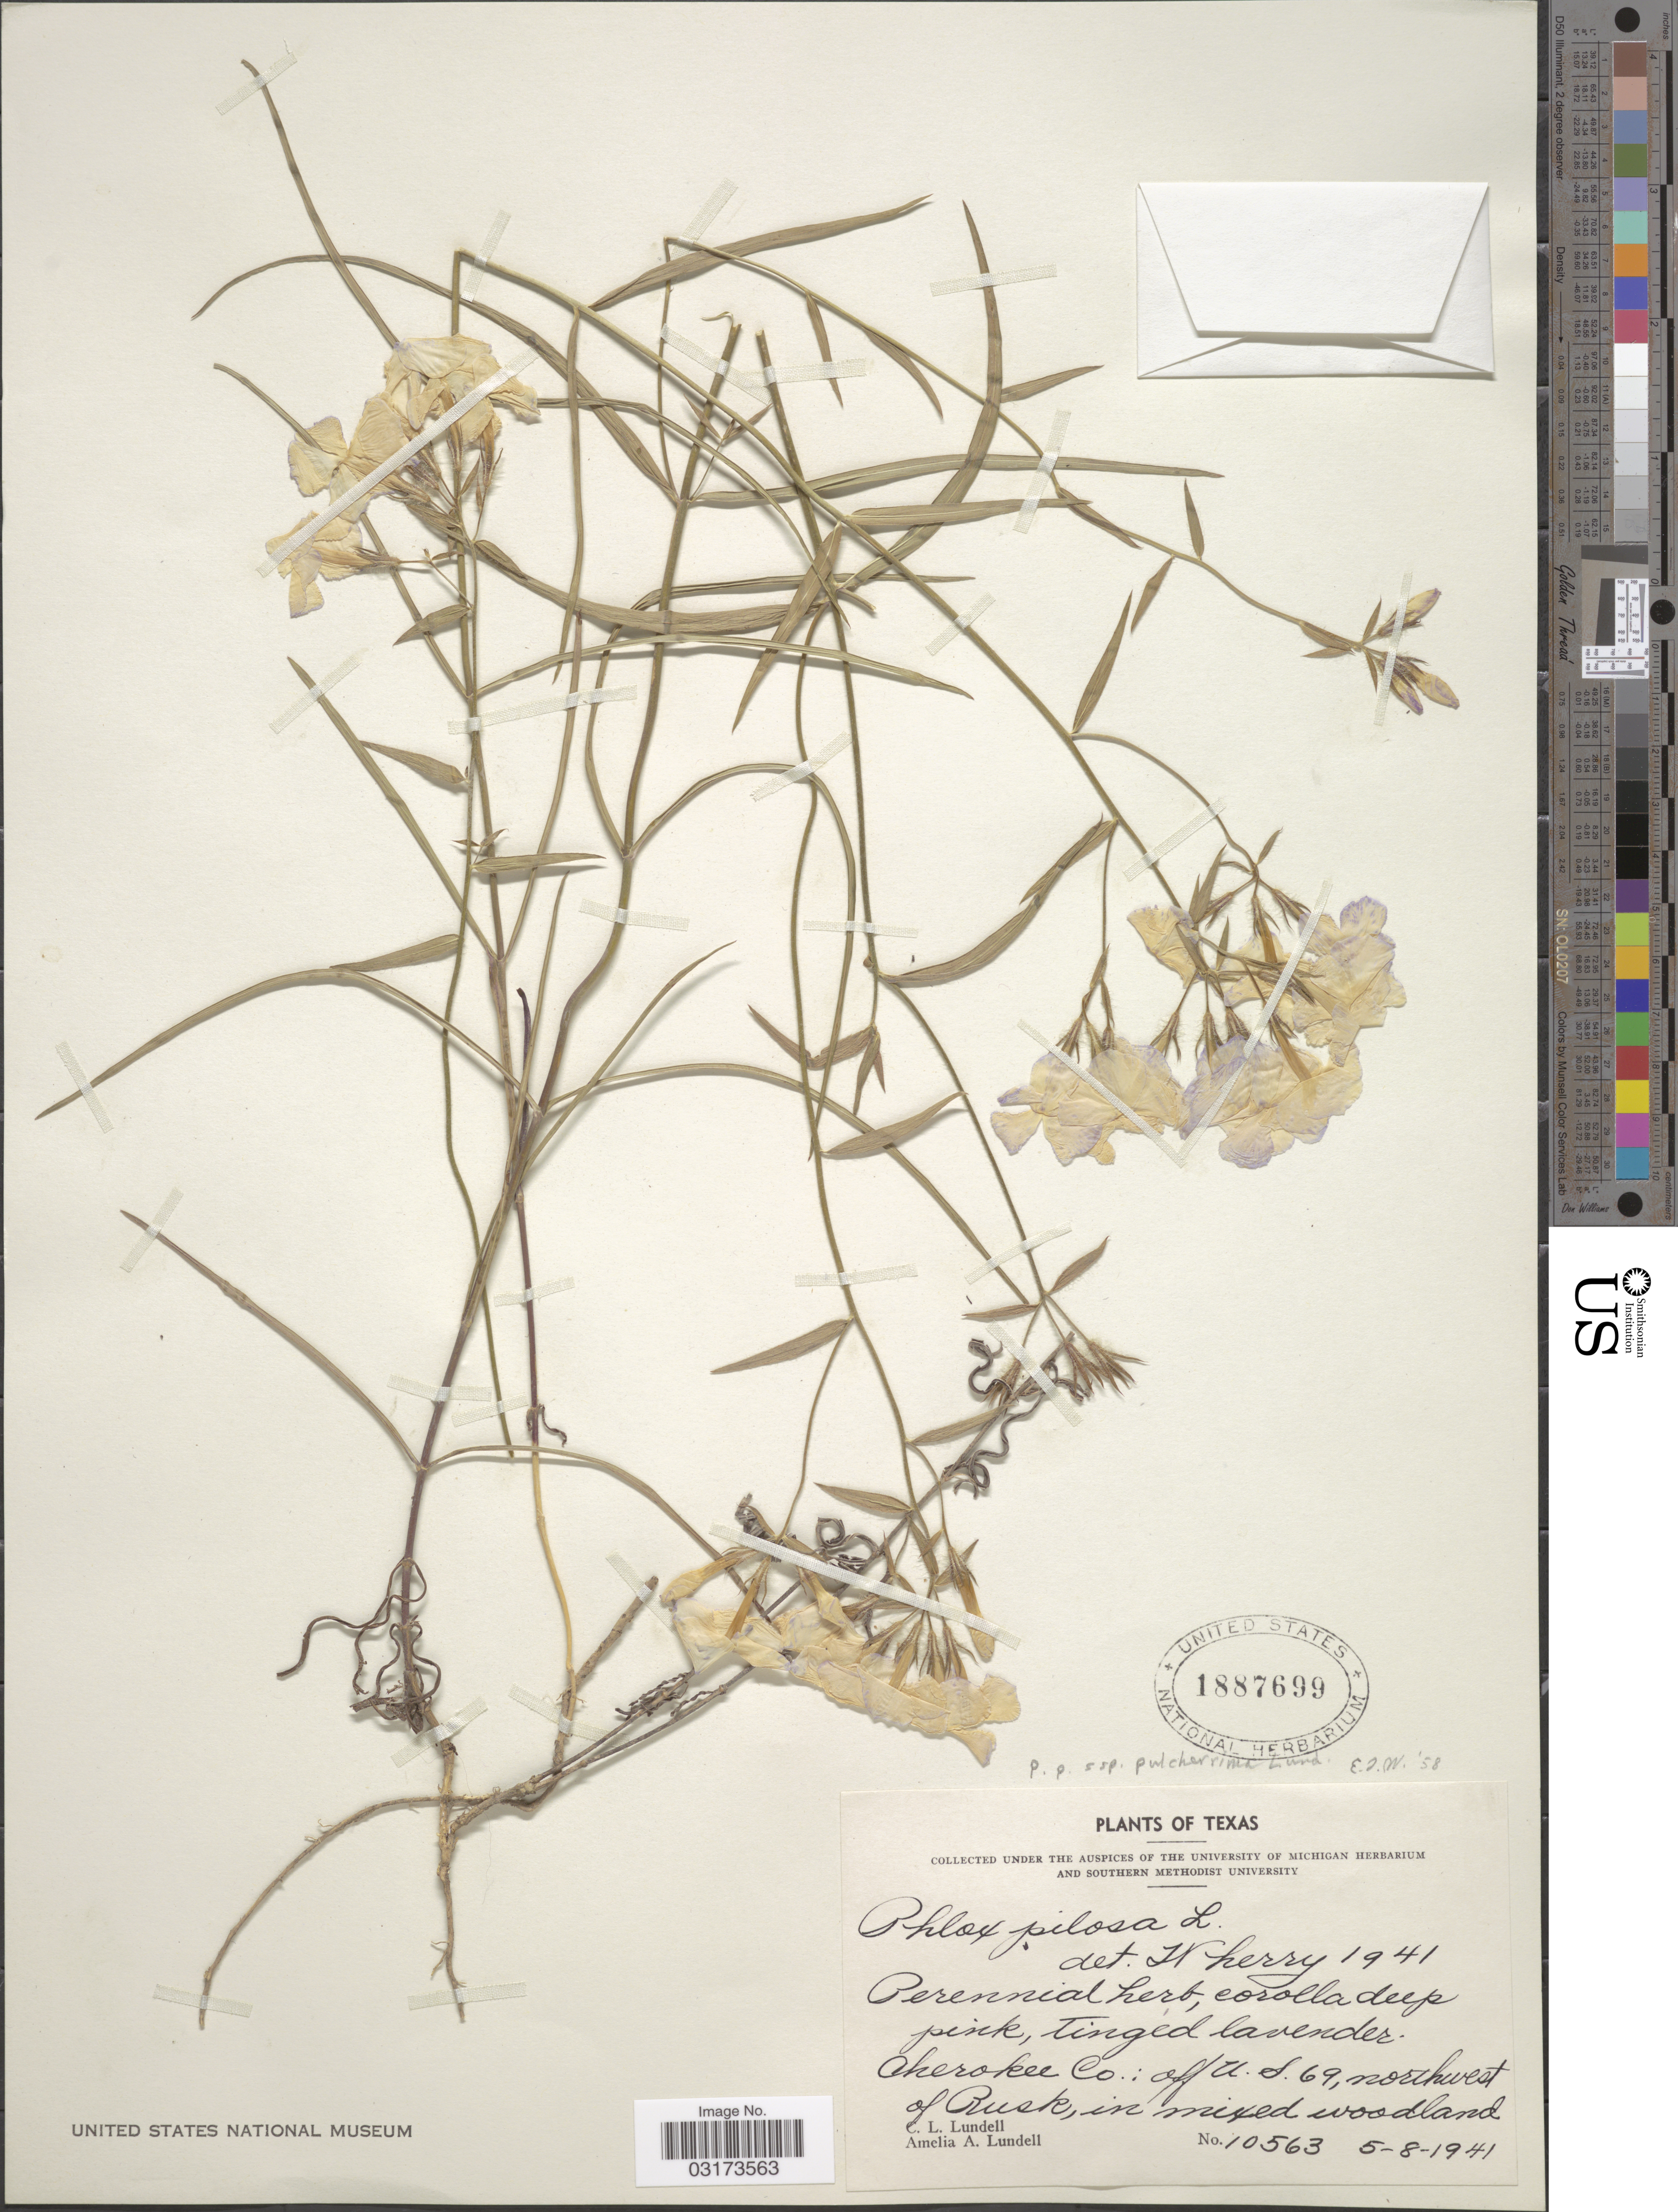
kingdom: Plantae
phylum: Tracheophyta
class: Magnoliopsida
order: Ericales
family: Polemoniaceae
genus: Phlox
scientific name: Phlox pilosa subsp. pulcherrima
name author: Lundell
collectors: C. L. Lundell & A. A. Lundell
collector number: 10563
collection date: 1941-05-08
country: United States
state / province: Texas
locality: Cherokee Co.: off U.S. 69, northwest of Rusk.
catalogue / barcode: US 1887699